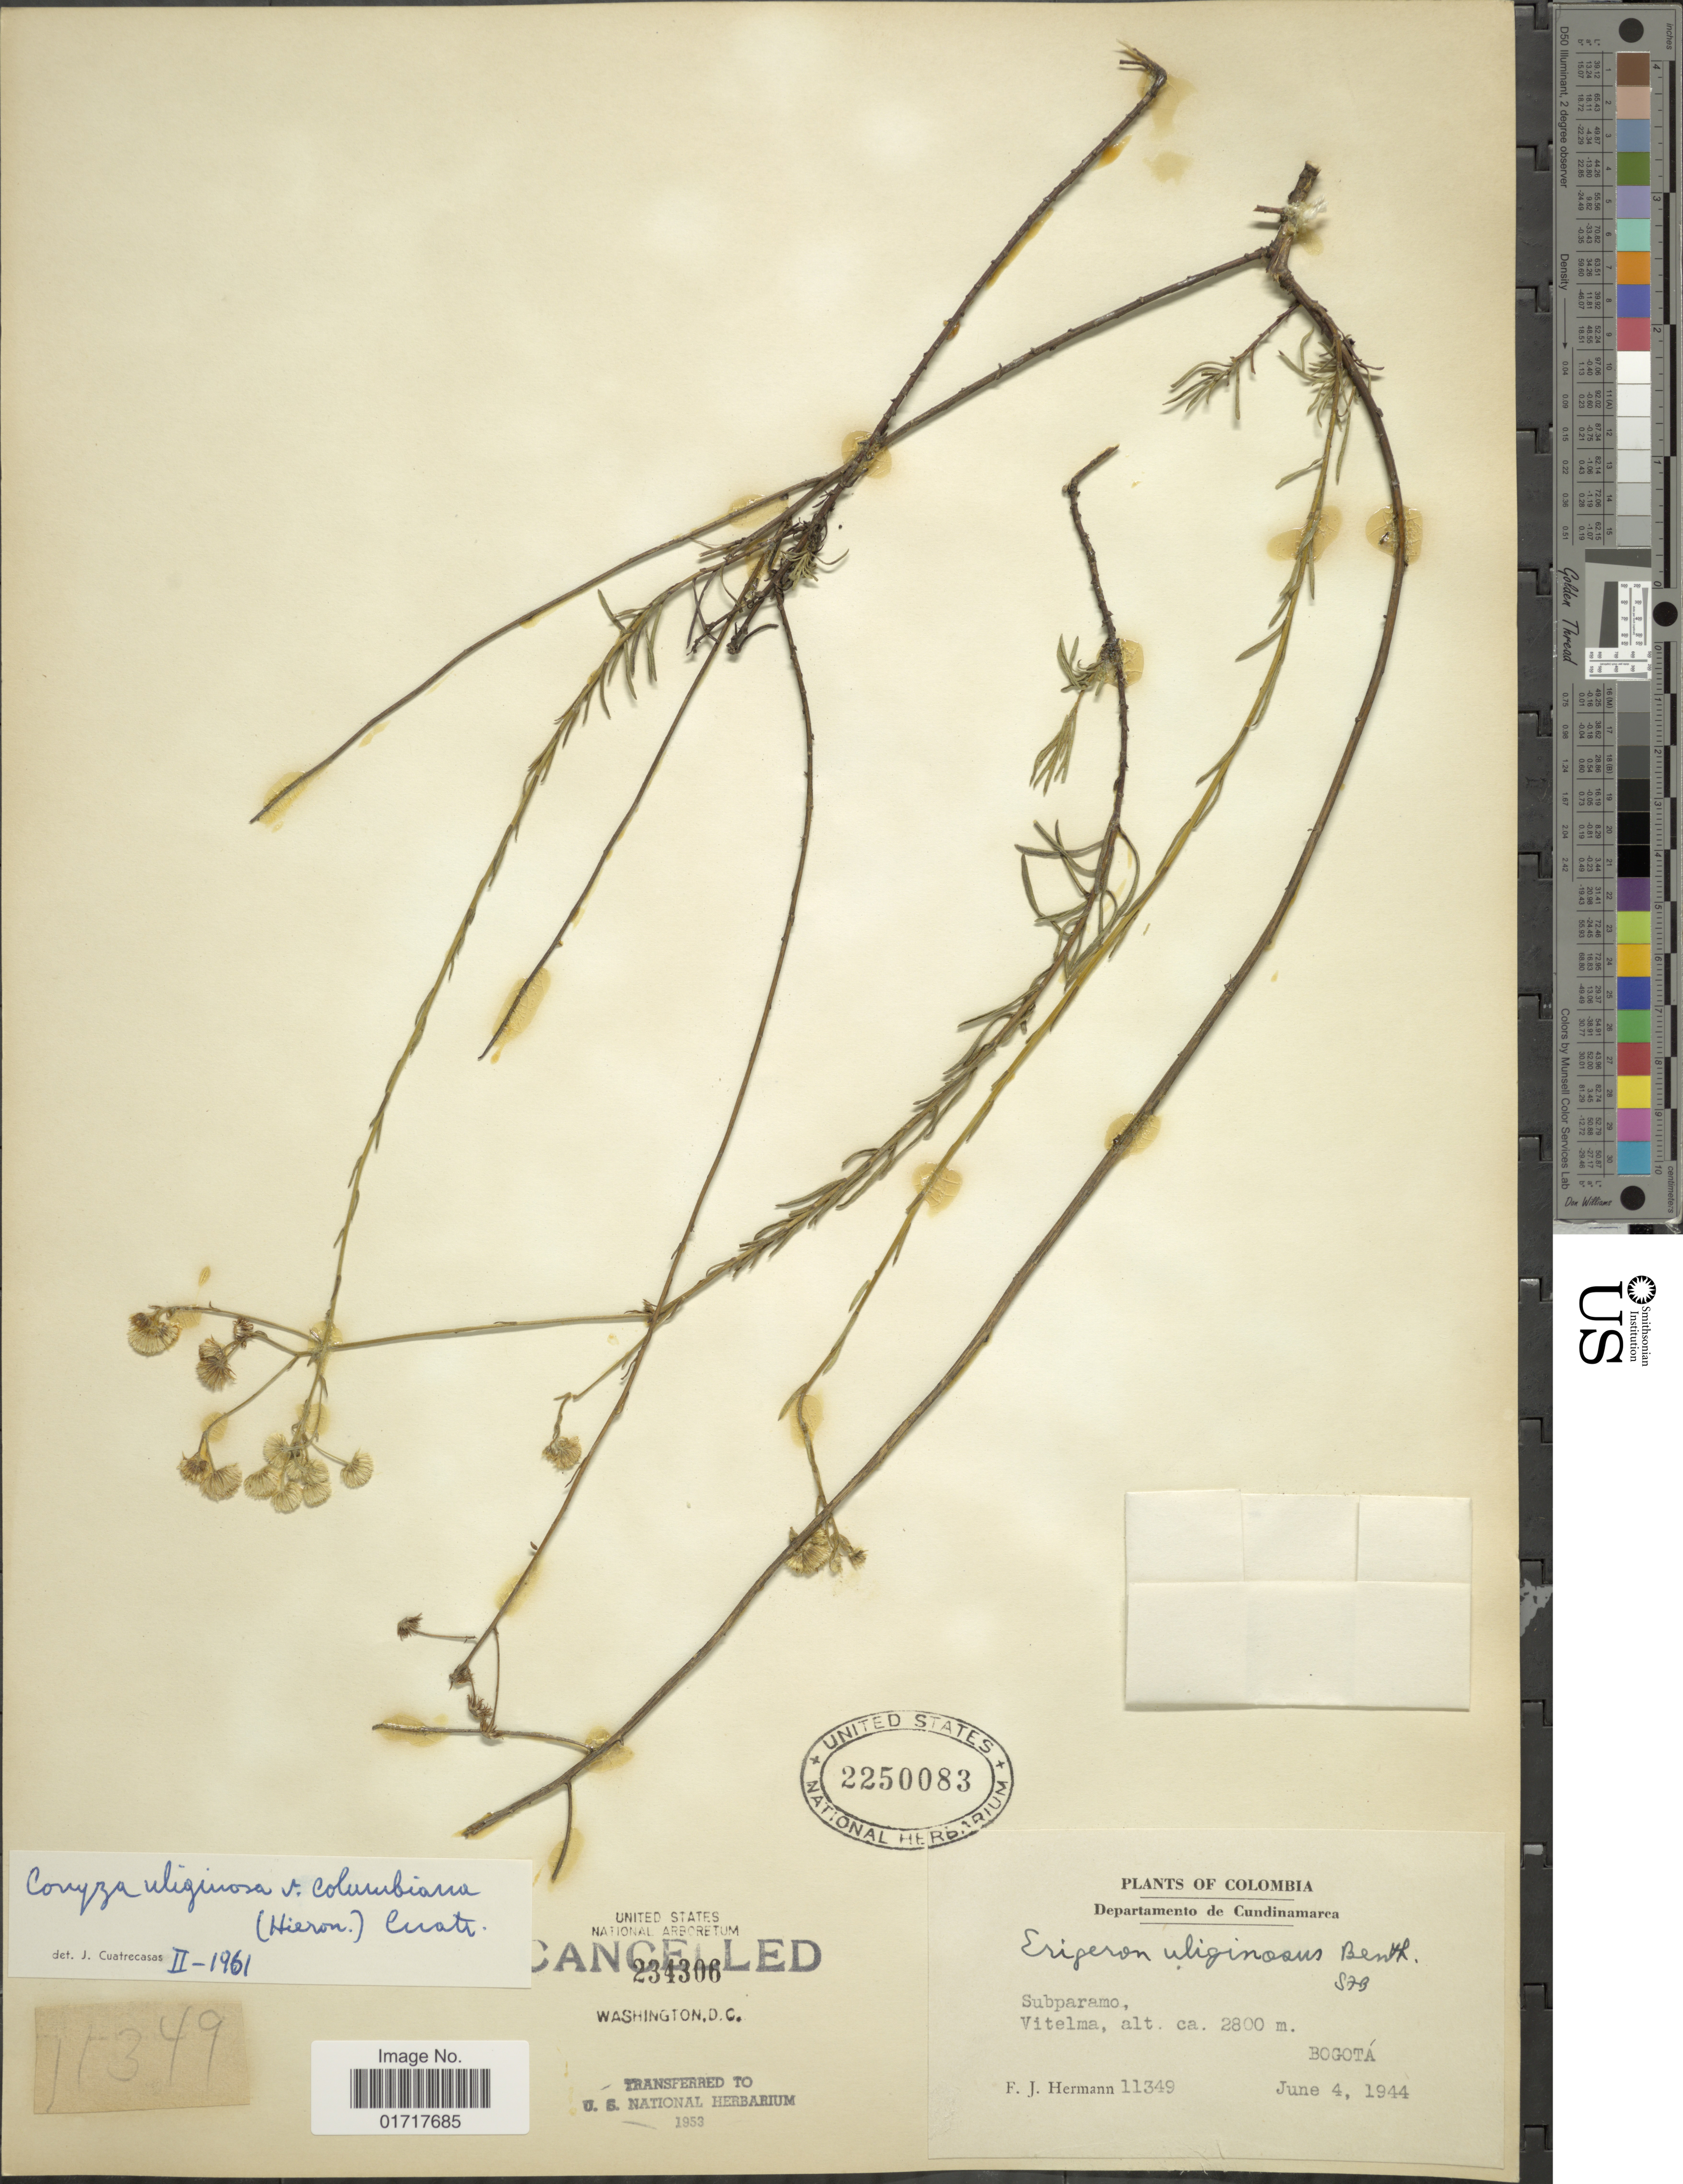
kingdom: Plantae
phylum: Tracheophyta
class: Magnoliopsida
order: Asterales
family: Asteraceae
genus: Conyza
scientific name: Conyza uliginosa var. colimbiana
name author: (Hieron.) Cuatrec.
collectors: F. J. Hermann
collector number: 11349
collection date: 1944-06-04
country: Colombia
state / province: Cundinamarca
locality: Departamento de Cundinamarca, Vitelma, Bogota.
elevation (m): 2800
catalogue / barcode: US 2250083